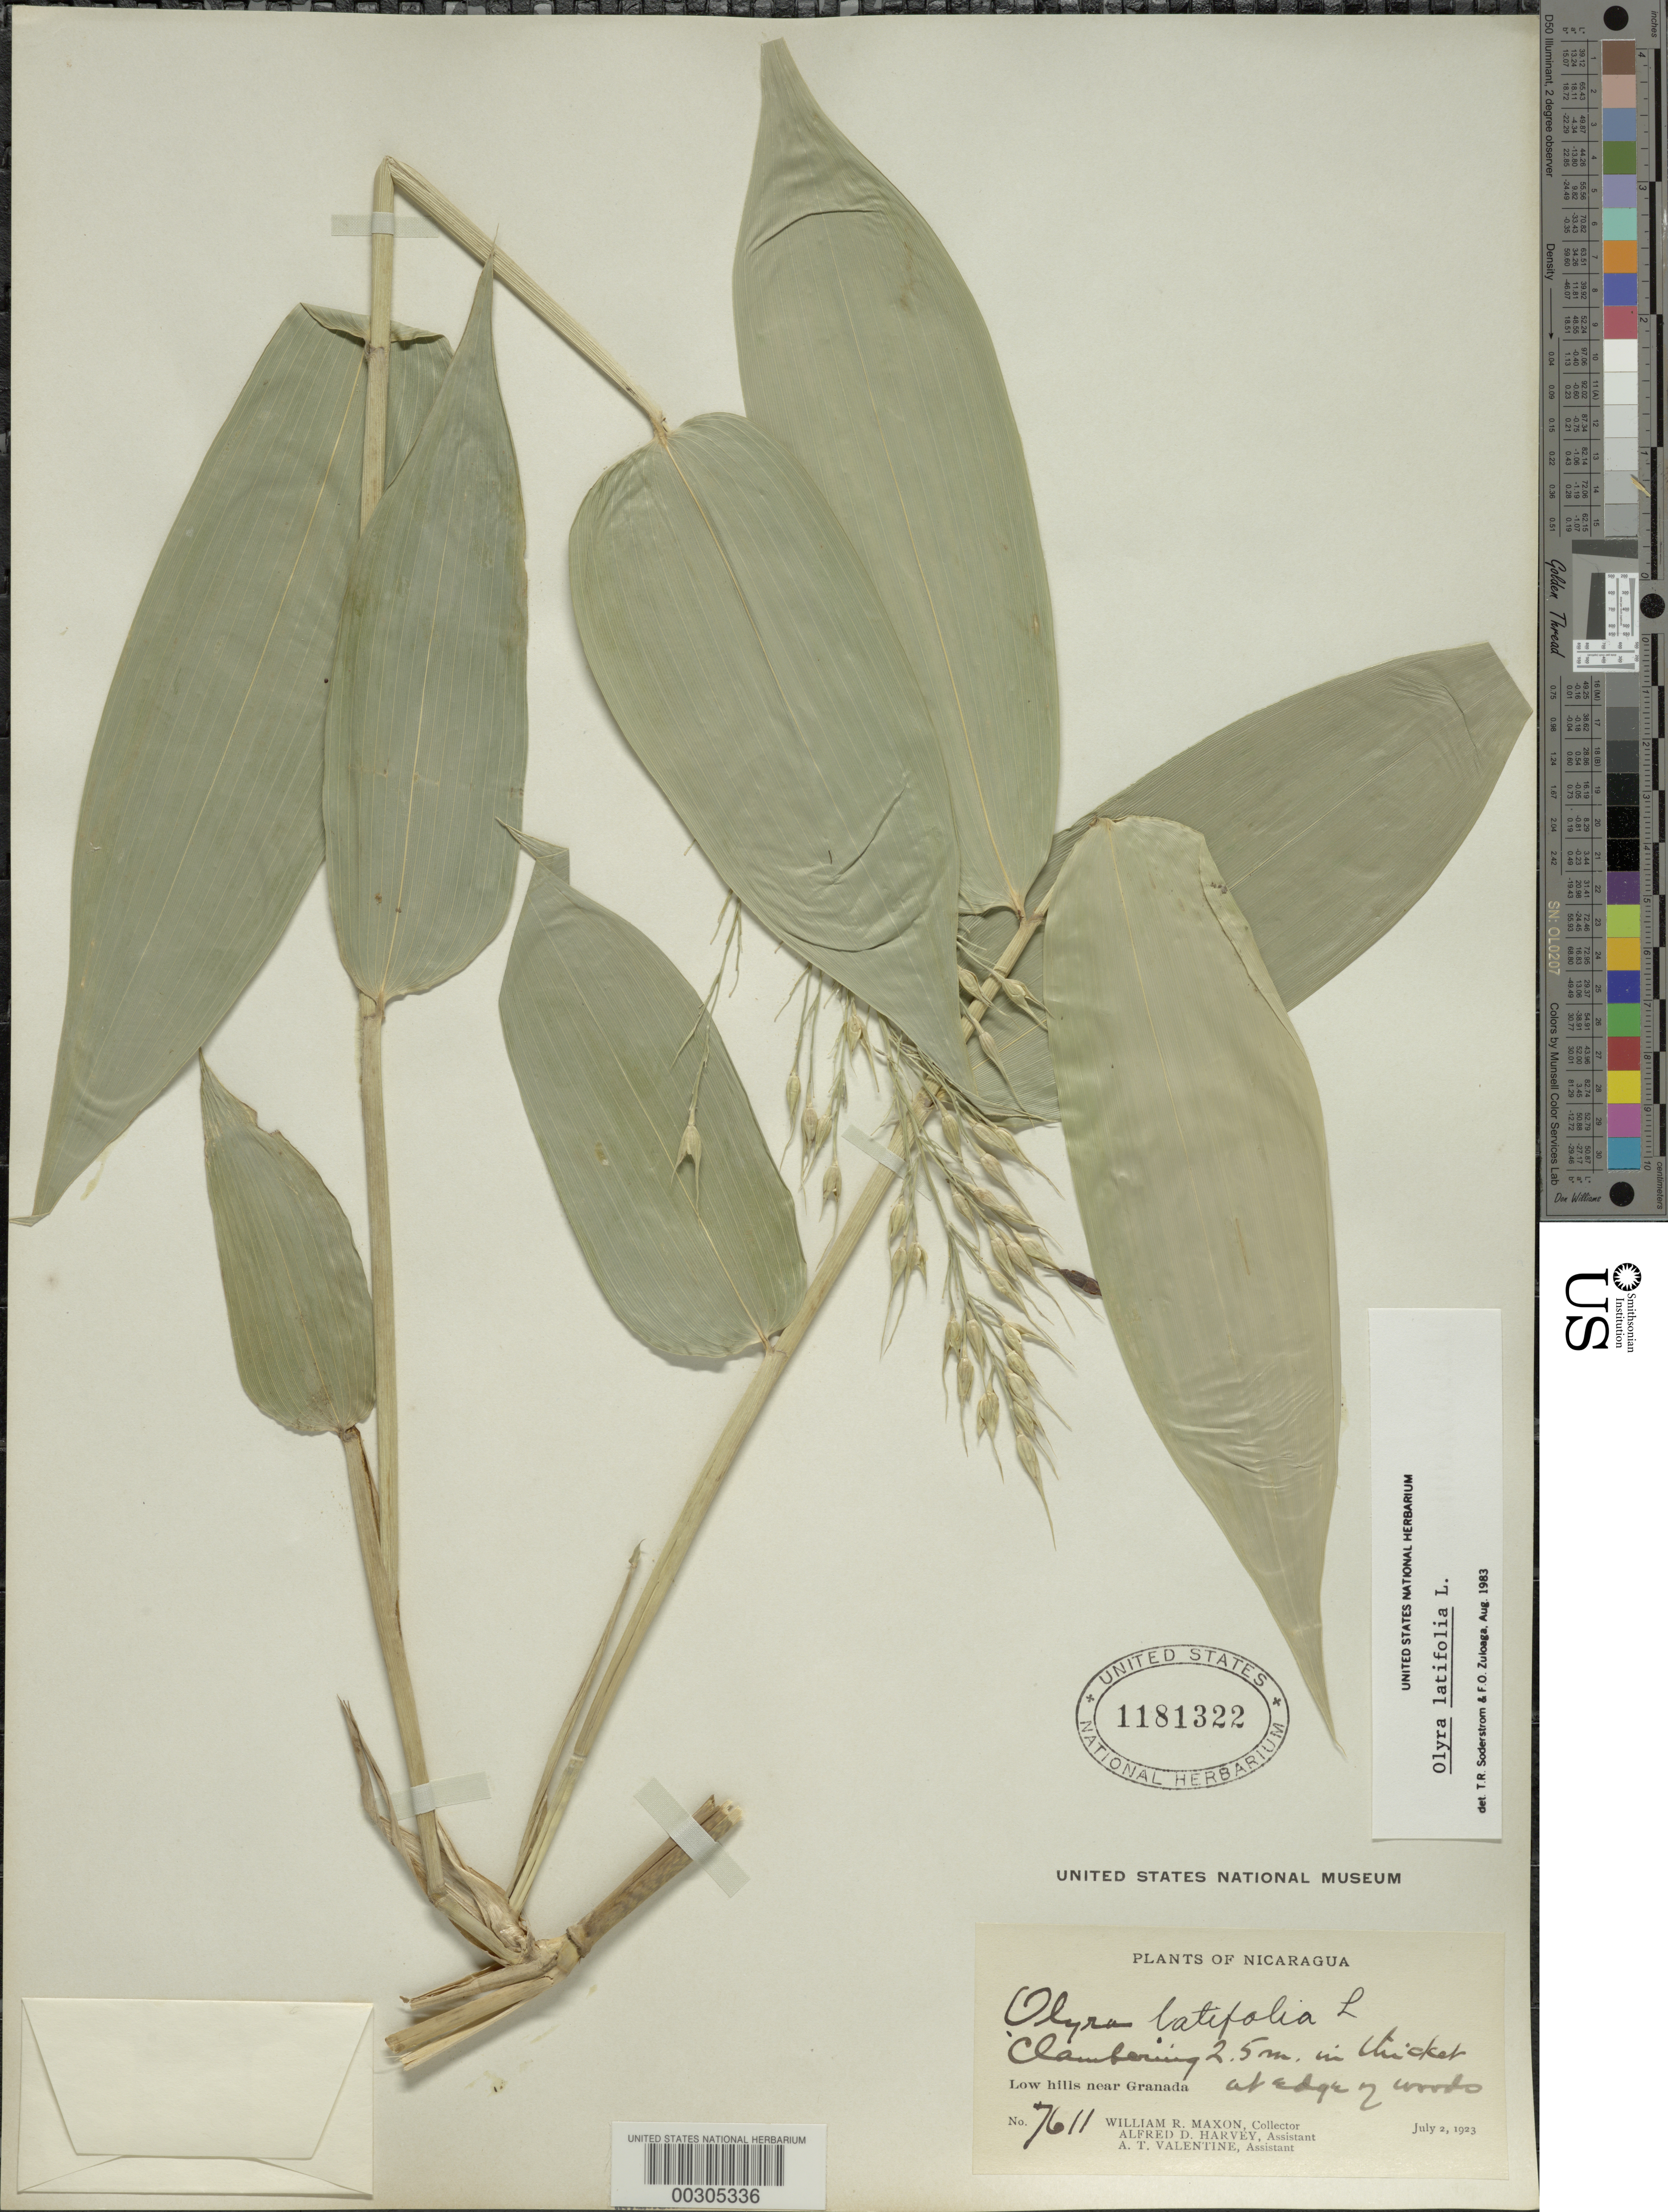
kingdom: Plantae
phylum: Tracheophyta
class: Liliopsida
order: Poales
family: Poaceae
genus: Olyra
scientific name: Olyra latifolia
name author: L.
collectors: W. R. Maxon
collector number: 7611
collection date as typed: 02 Jul 1923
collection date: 1923-07-02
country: Nicaragua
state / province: Granada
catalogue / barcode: US 1181322